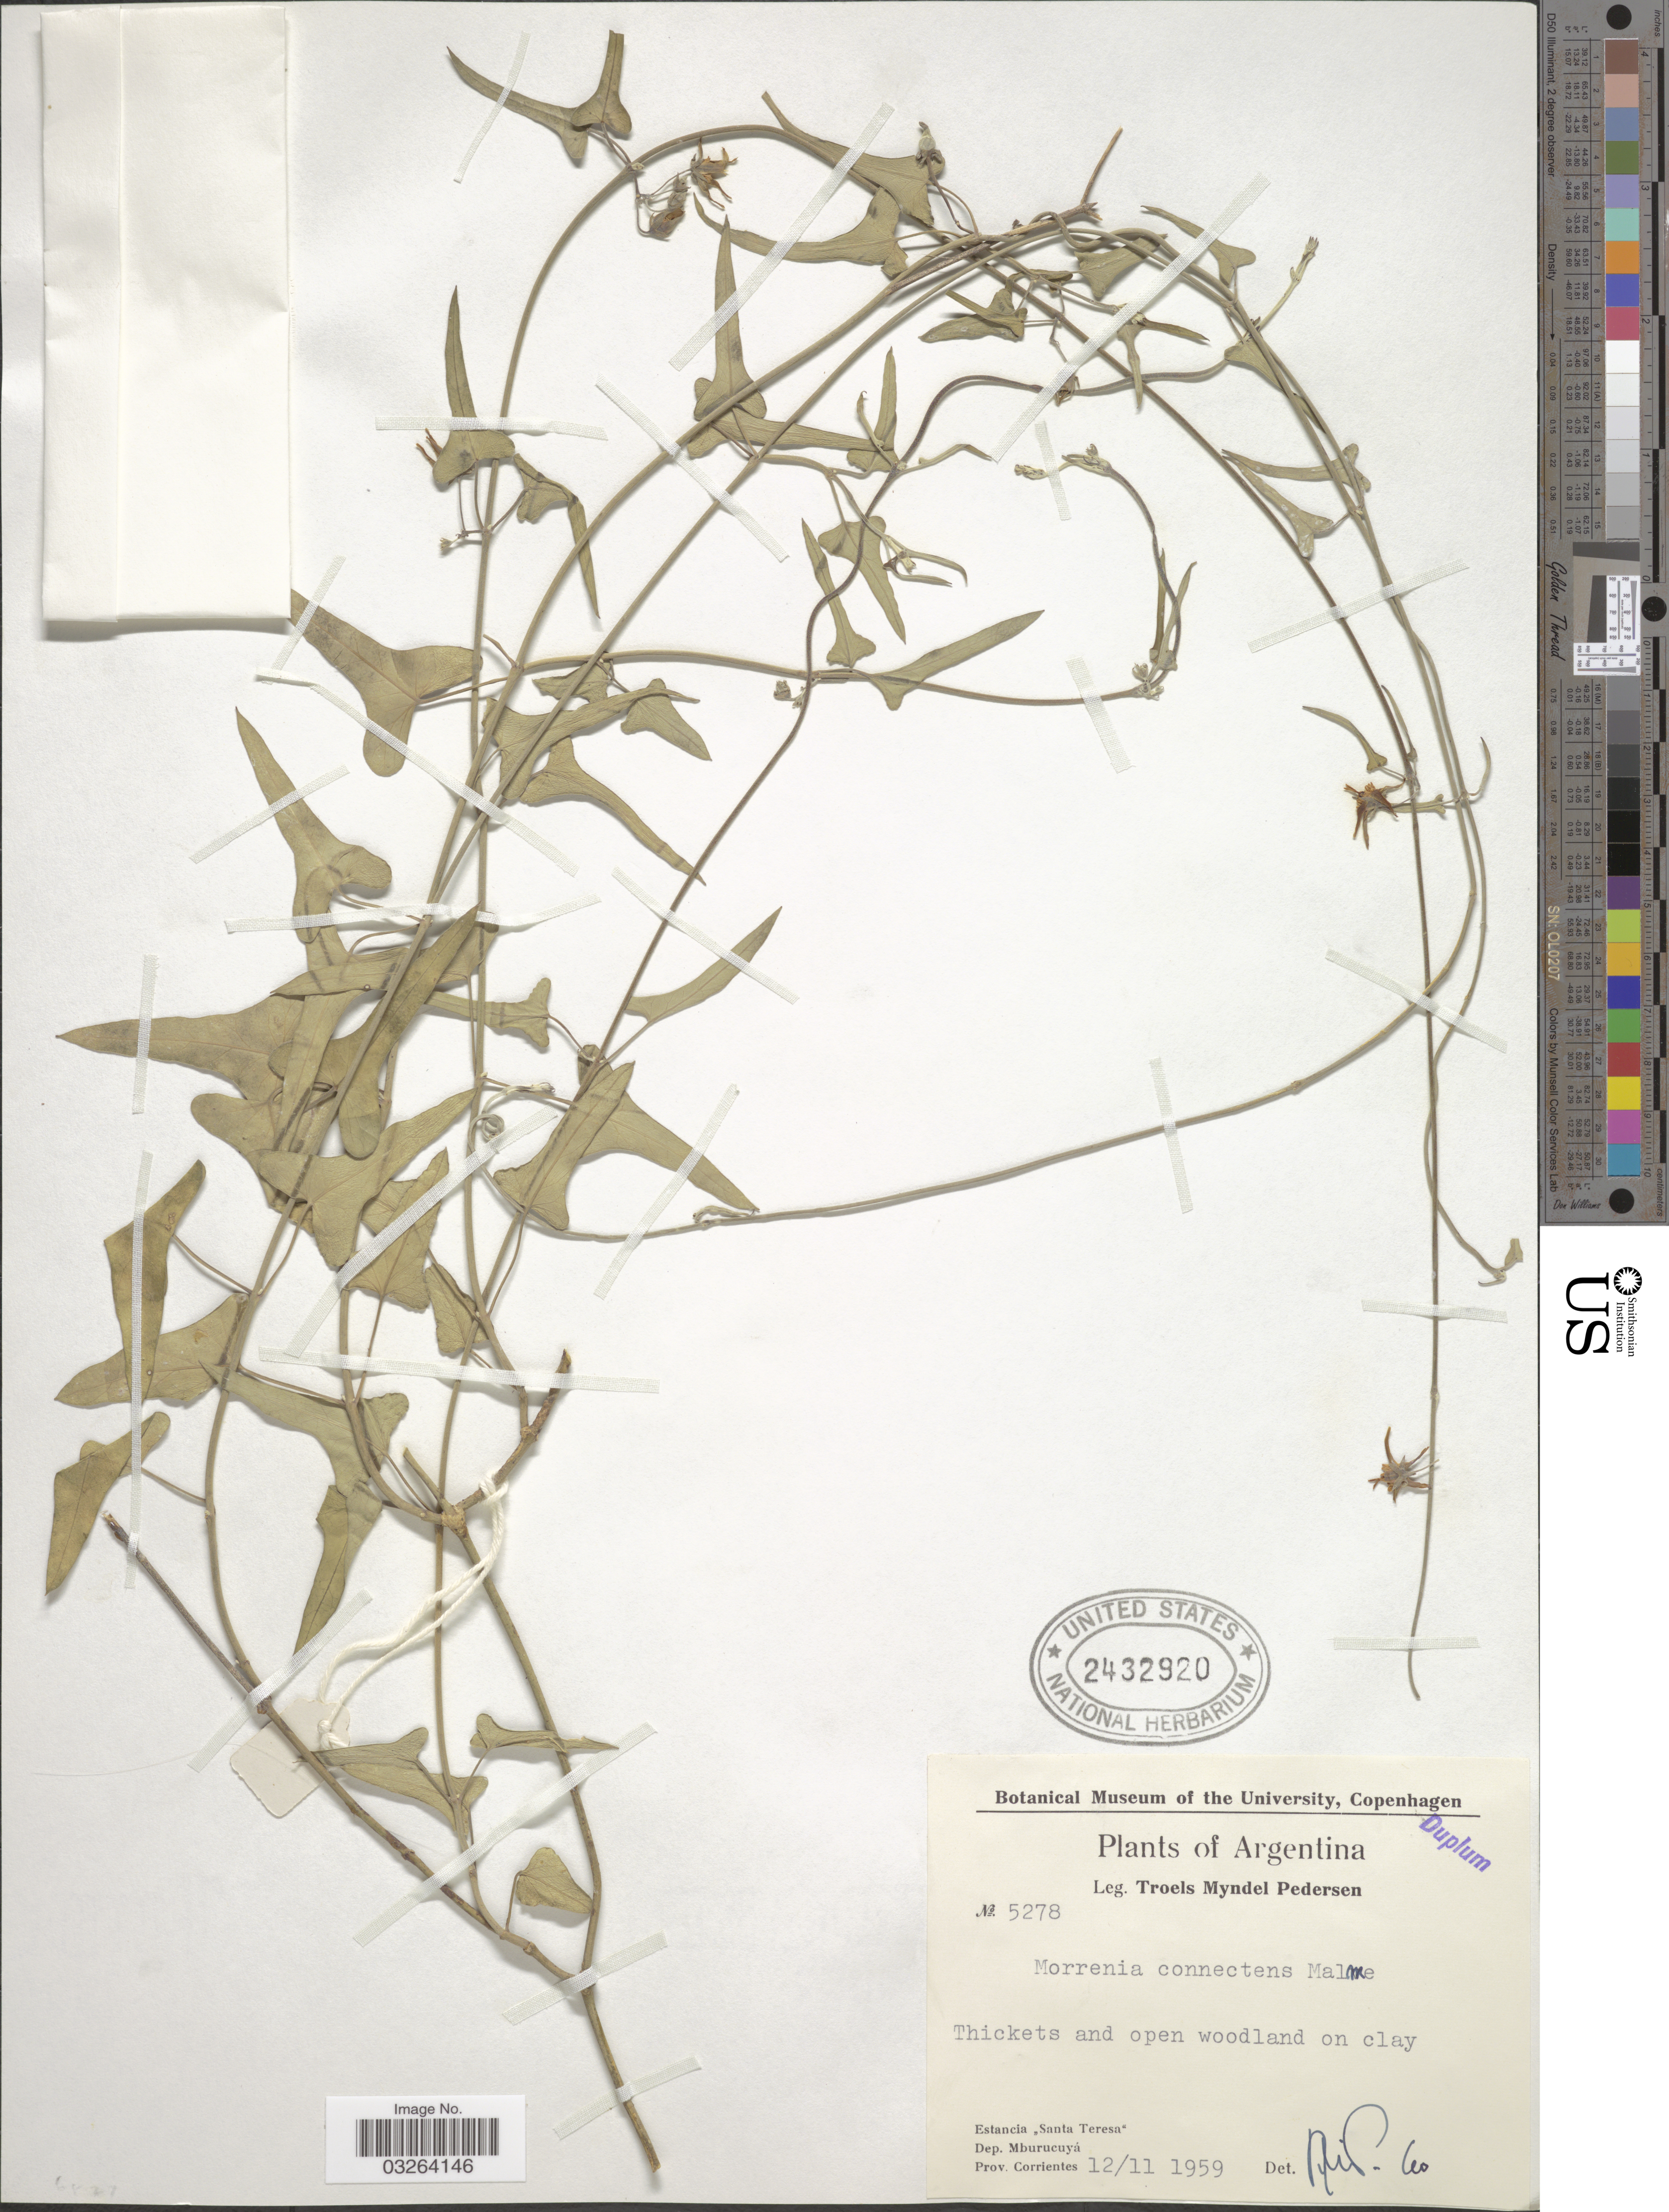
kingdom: Plantae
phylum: Tracheophyta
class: Magnoliopsida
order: Gentianales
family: Apocynaceae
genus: Morrenia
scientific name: Morrenia connectens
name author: Malme in Hassl.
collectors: T. Pederson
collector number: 5278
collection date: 1959-11-12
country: Argentina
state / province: Corrientes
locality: Estancia "Santa Teresa". Dep. Mburucuyá. Prov. Corrientes.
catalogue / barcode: US 2432920